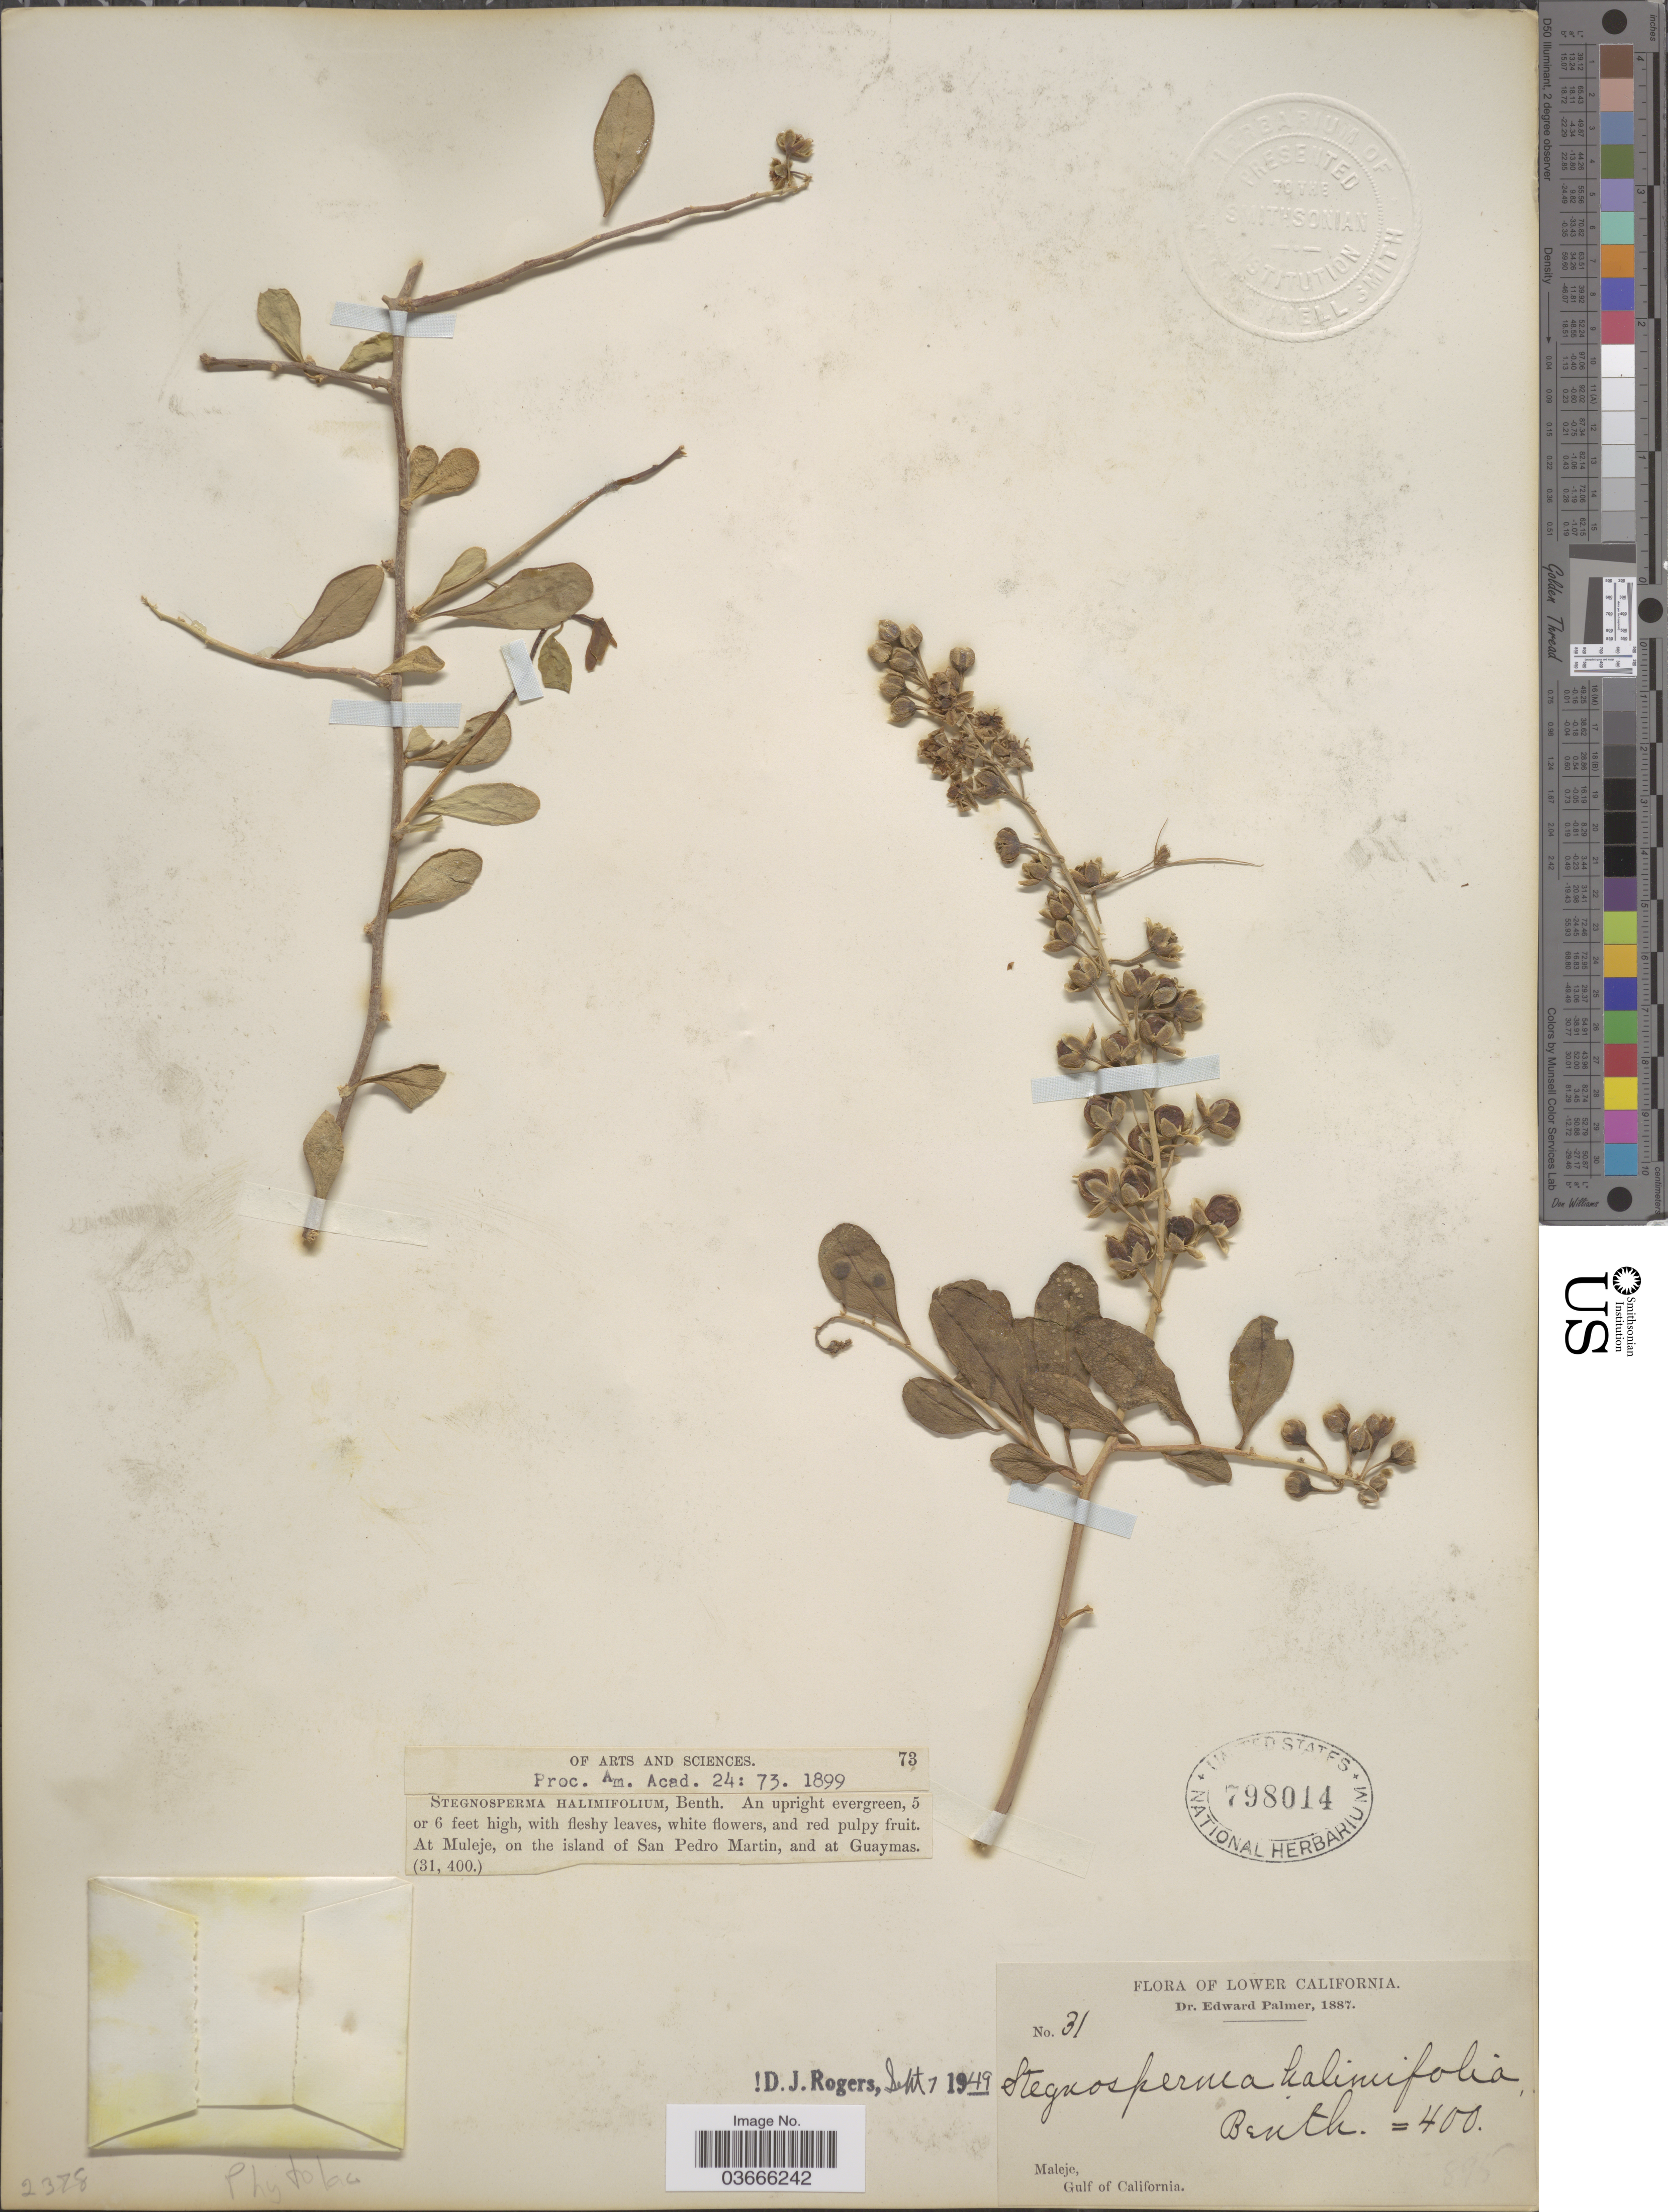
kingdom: Plantae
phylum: Tracheophyta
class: Magnoliopsida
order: Caryophyllales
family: Stegnospermataceae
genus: Stegnosperma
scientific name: Stegnosperma halimifolium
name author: Benth.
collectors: E. Palmer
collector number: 31/73?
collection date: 1887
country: Mexico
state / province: Baja California Norte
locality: At Muleje, on the island of San Pedro Martin, and at Guaymas. Lower California. Maleje, Gulf of California.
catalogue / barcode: US 798014